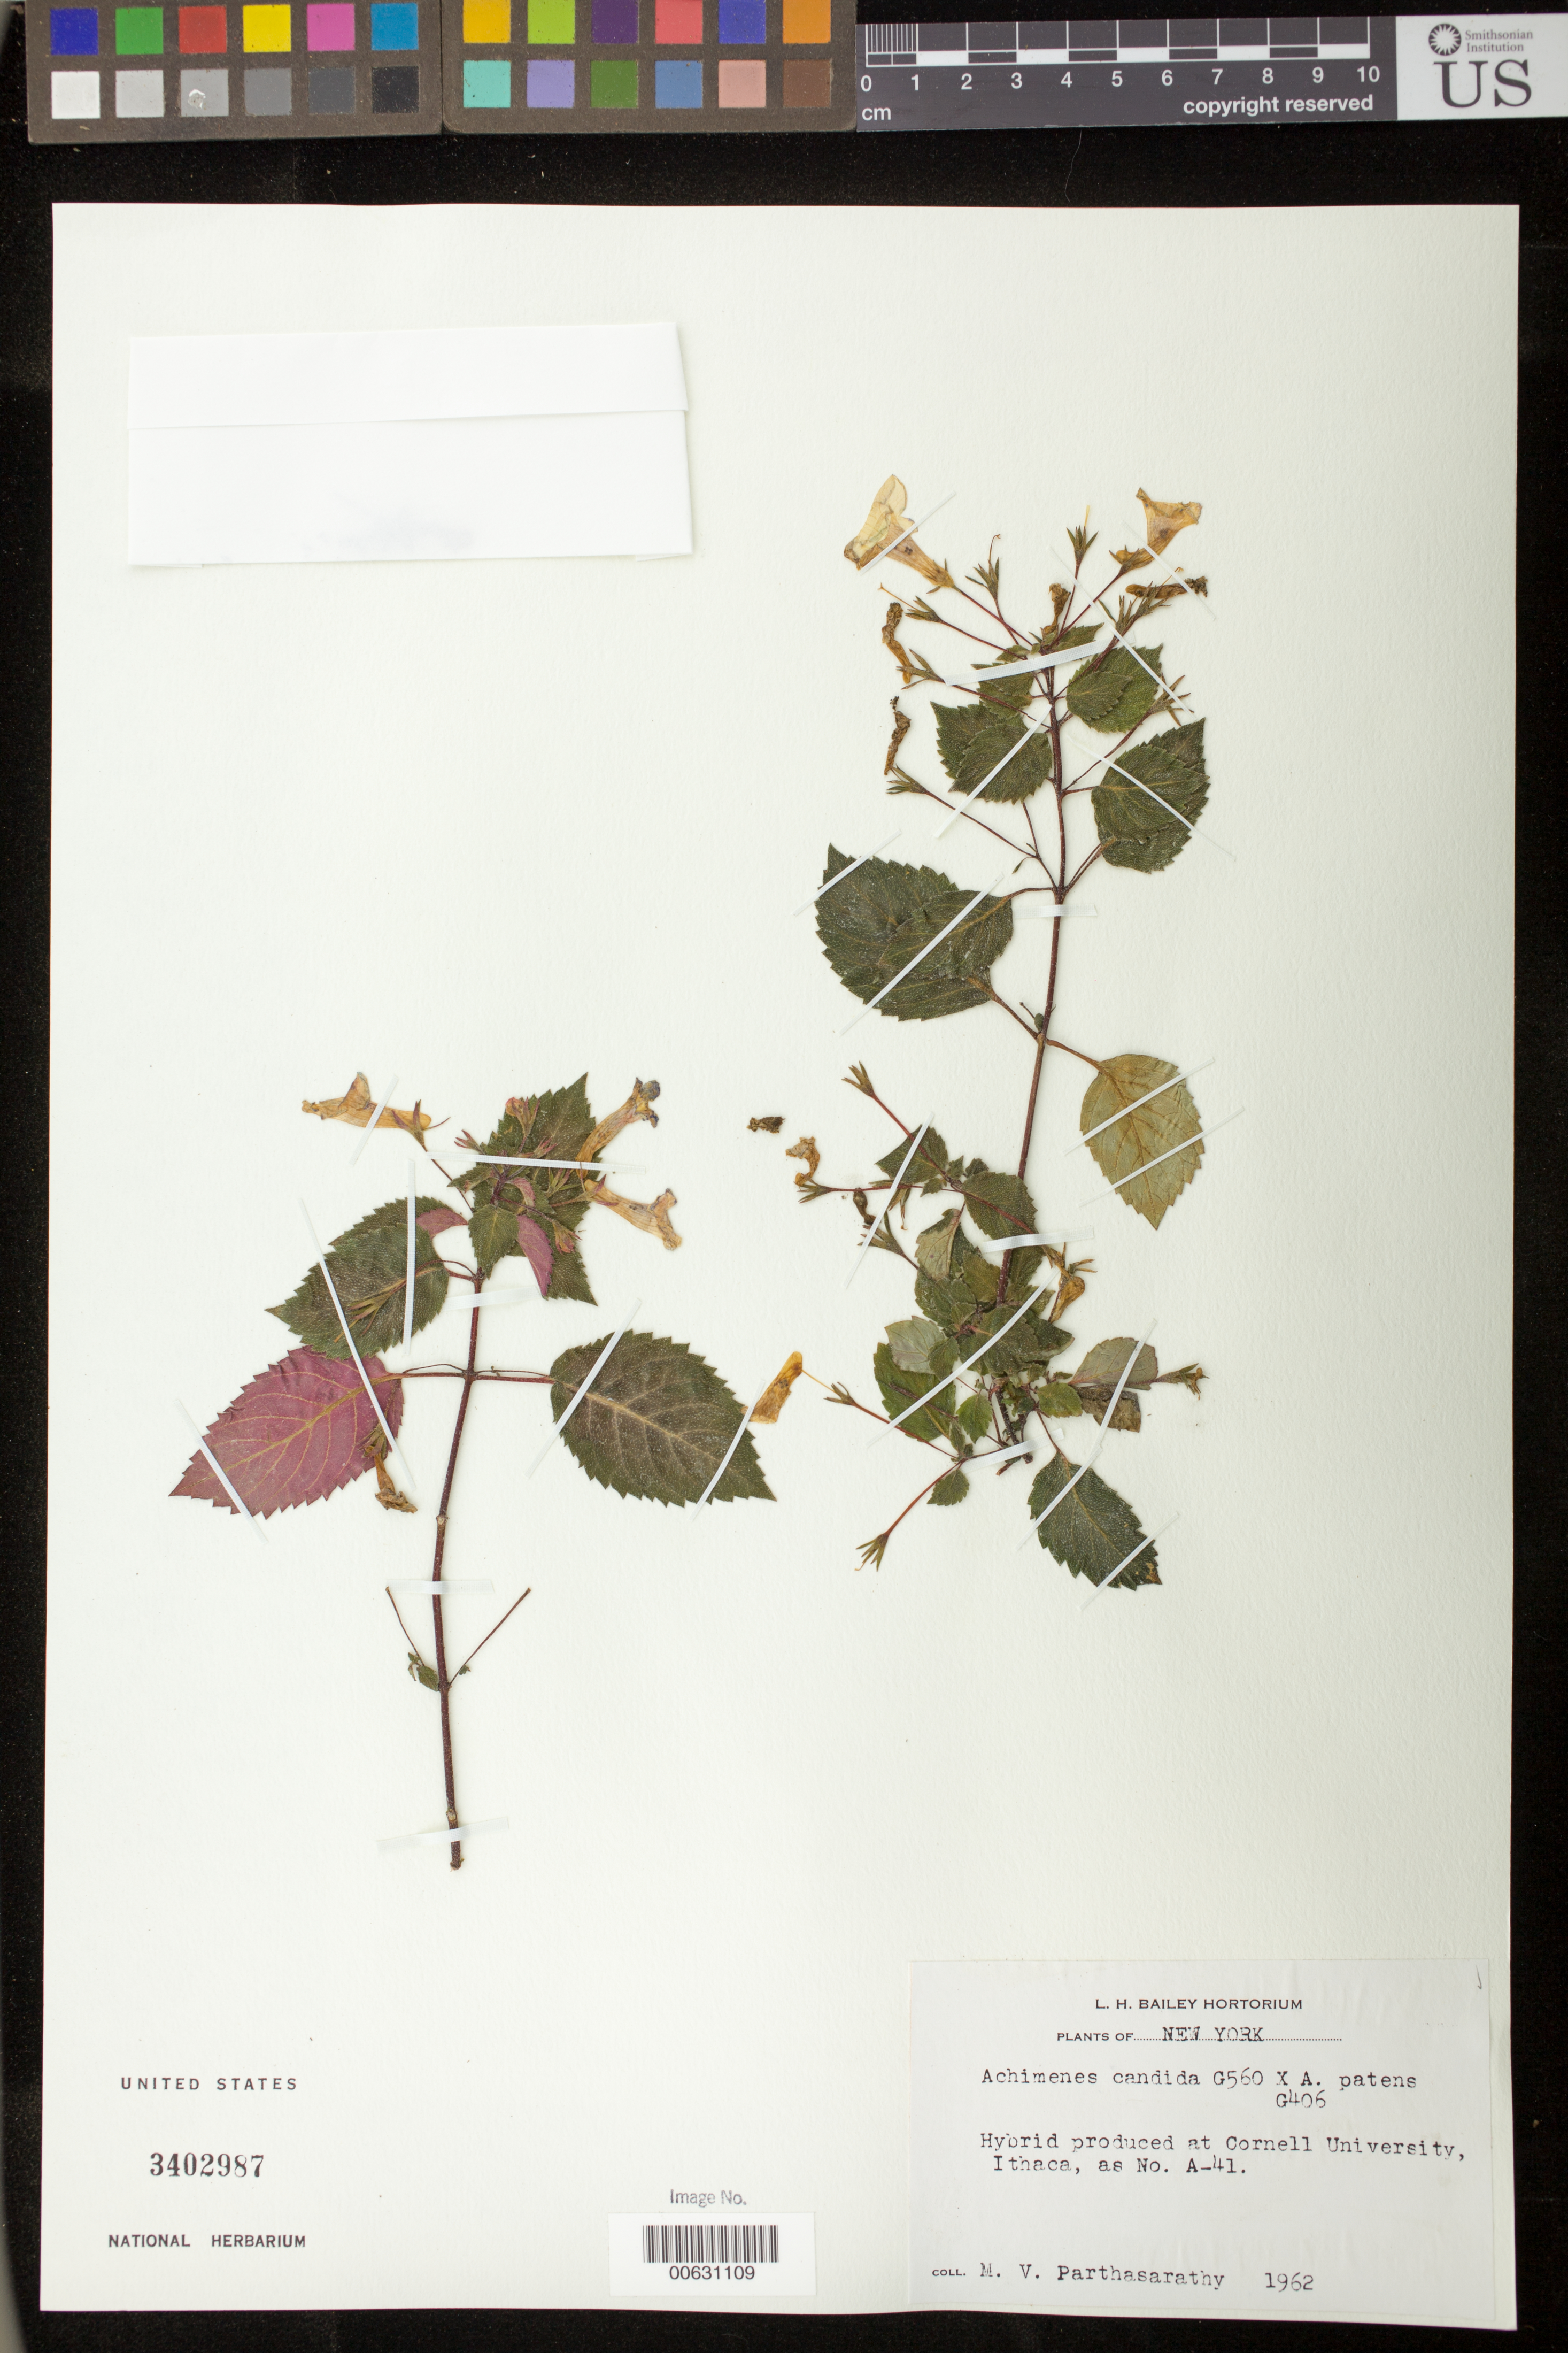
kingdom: Plantae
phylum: Tracheophyta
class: Magnoliopsida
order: Lamiales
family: Gesneriaceae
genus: Achimenes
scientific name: Achimenes hybrid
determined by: Skog, Laurence E.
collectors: M. Parthasarathy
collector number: s.n. [A-41]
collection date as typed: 1962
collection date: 1962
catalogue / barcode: US 3402987